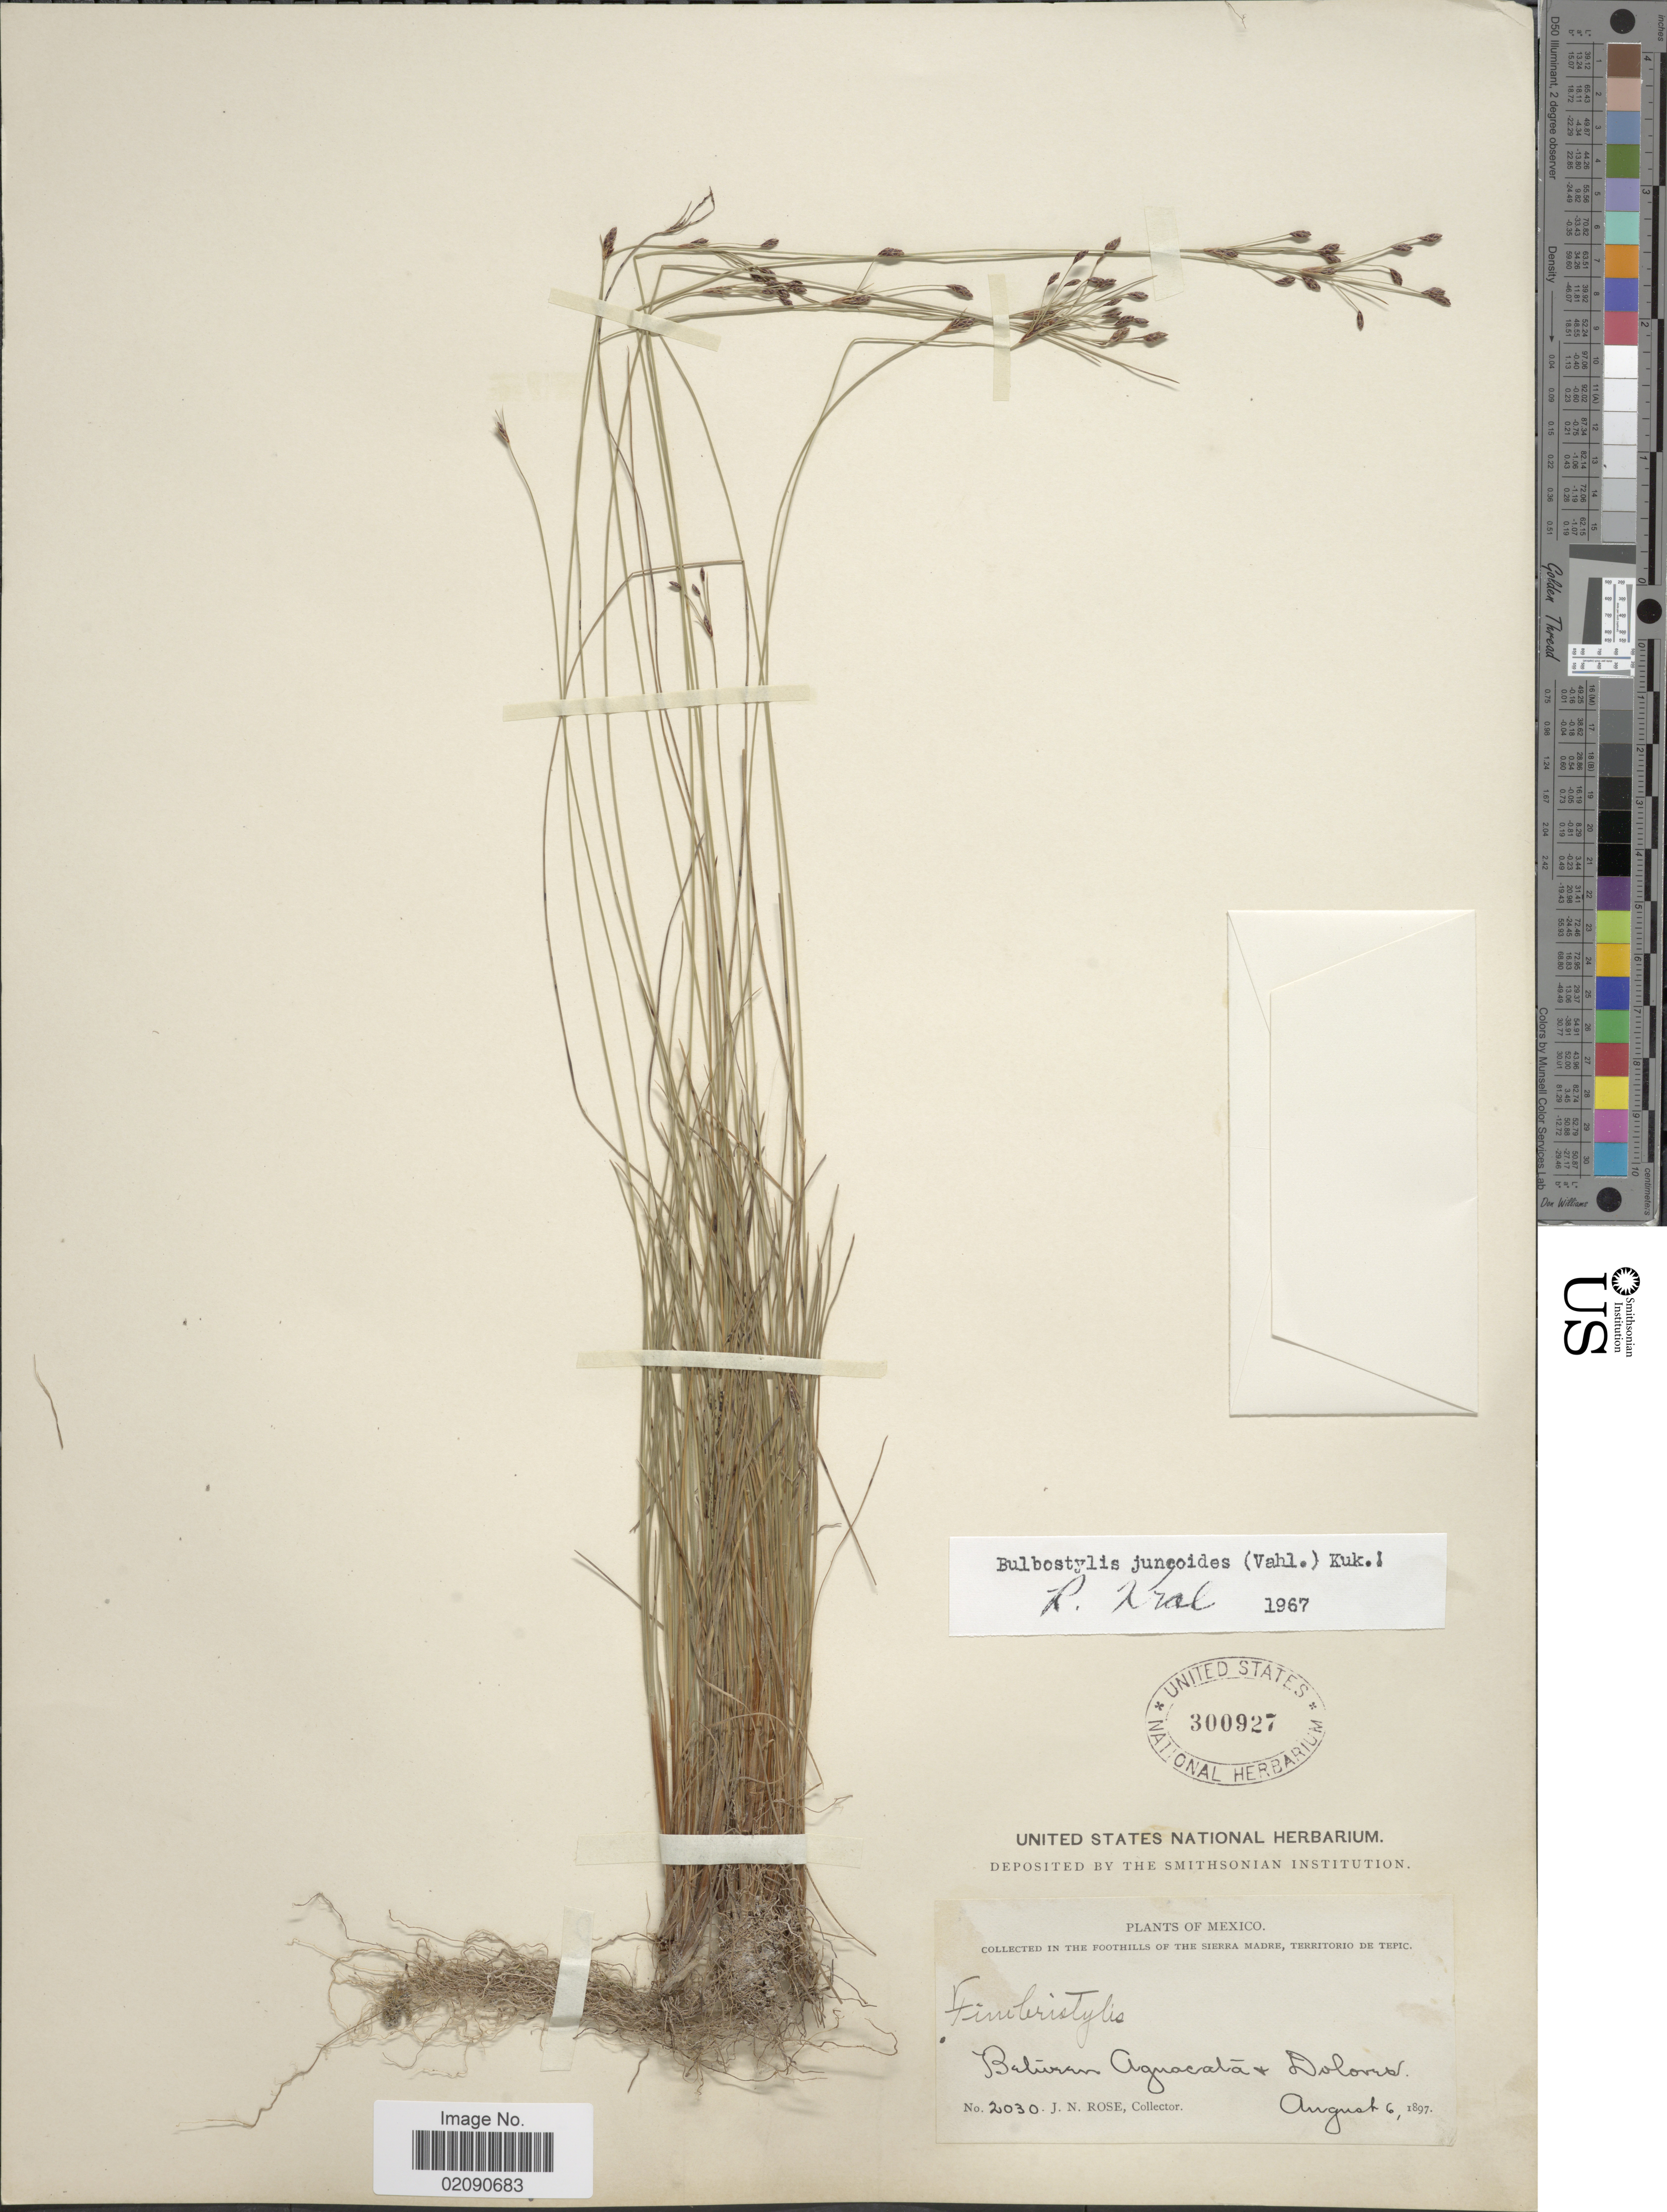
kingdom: Plantae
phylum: Tracheophyta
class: Liliopsida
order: Poales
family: Cyperaceae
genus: Bulbostylis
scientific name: Bulbostylis juncoides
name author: (Vahl) Kük. ex Herter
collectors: J. N. Rose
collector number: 2030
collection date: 1897-08-06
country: Mexico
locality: In the foothills of the Sierra Madre, Territorio de Tepic. Between Aguacata & Dolores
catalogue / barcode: US 300927